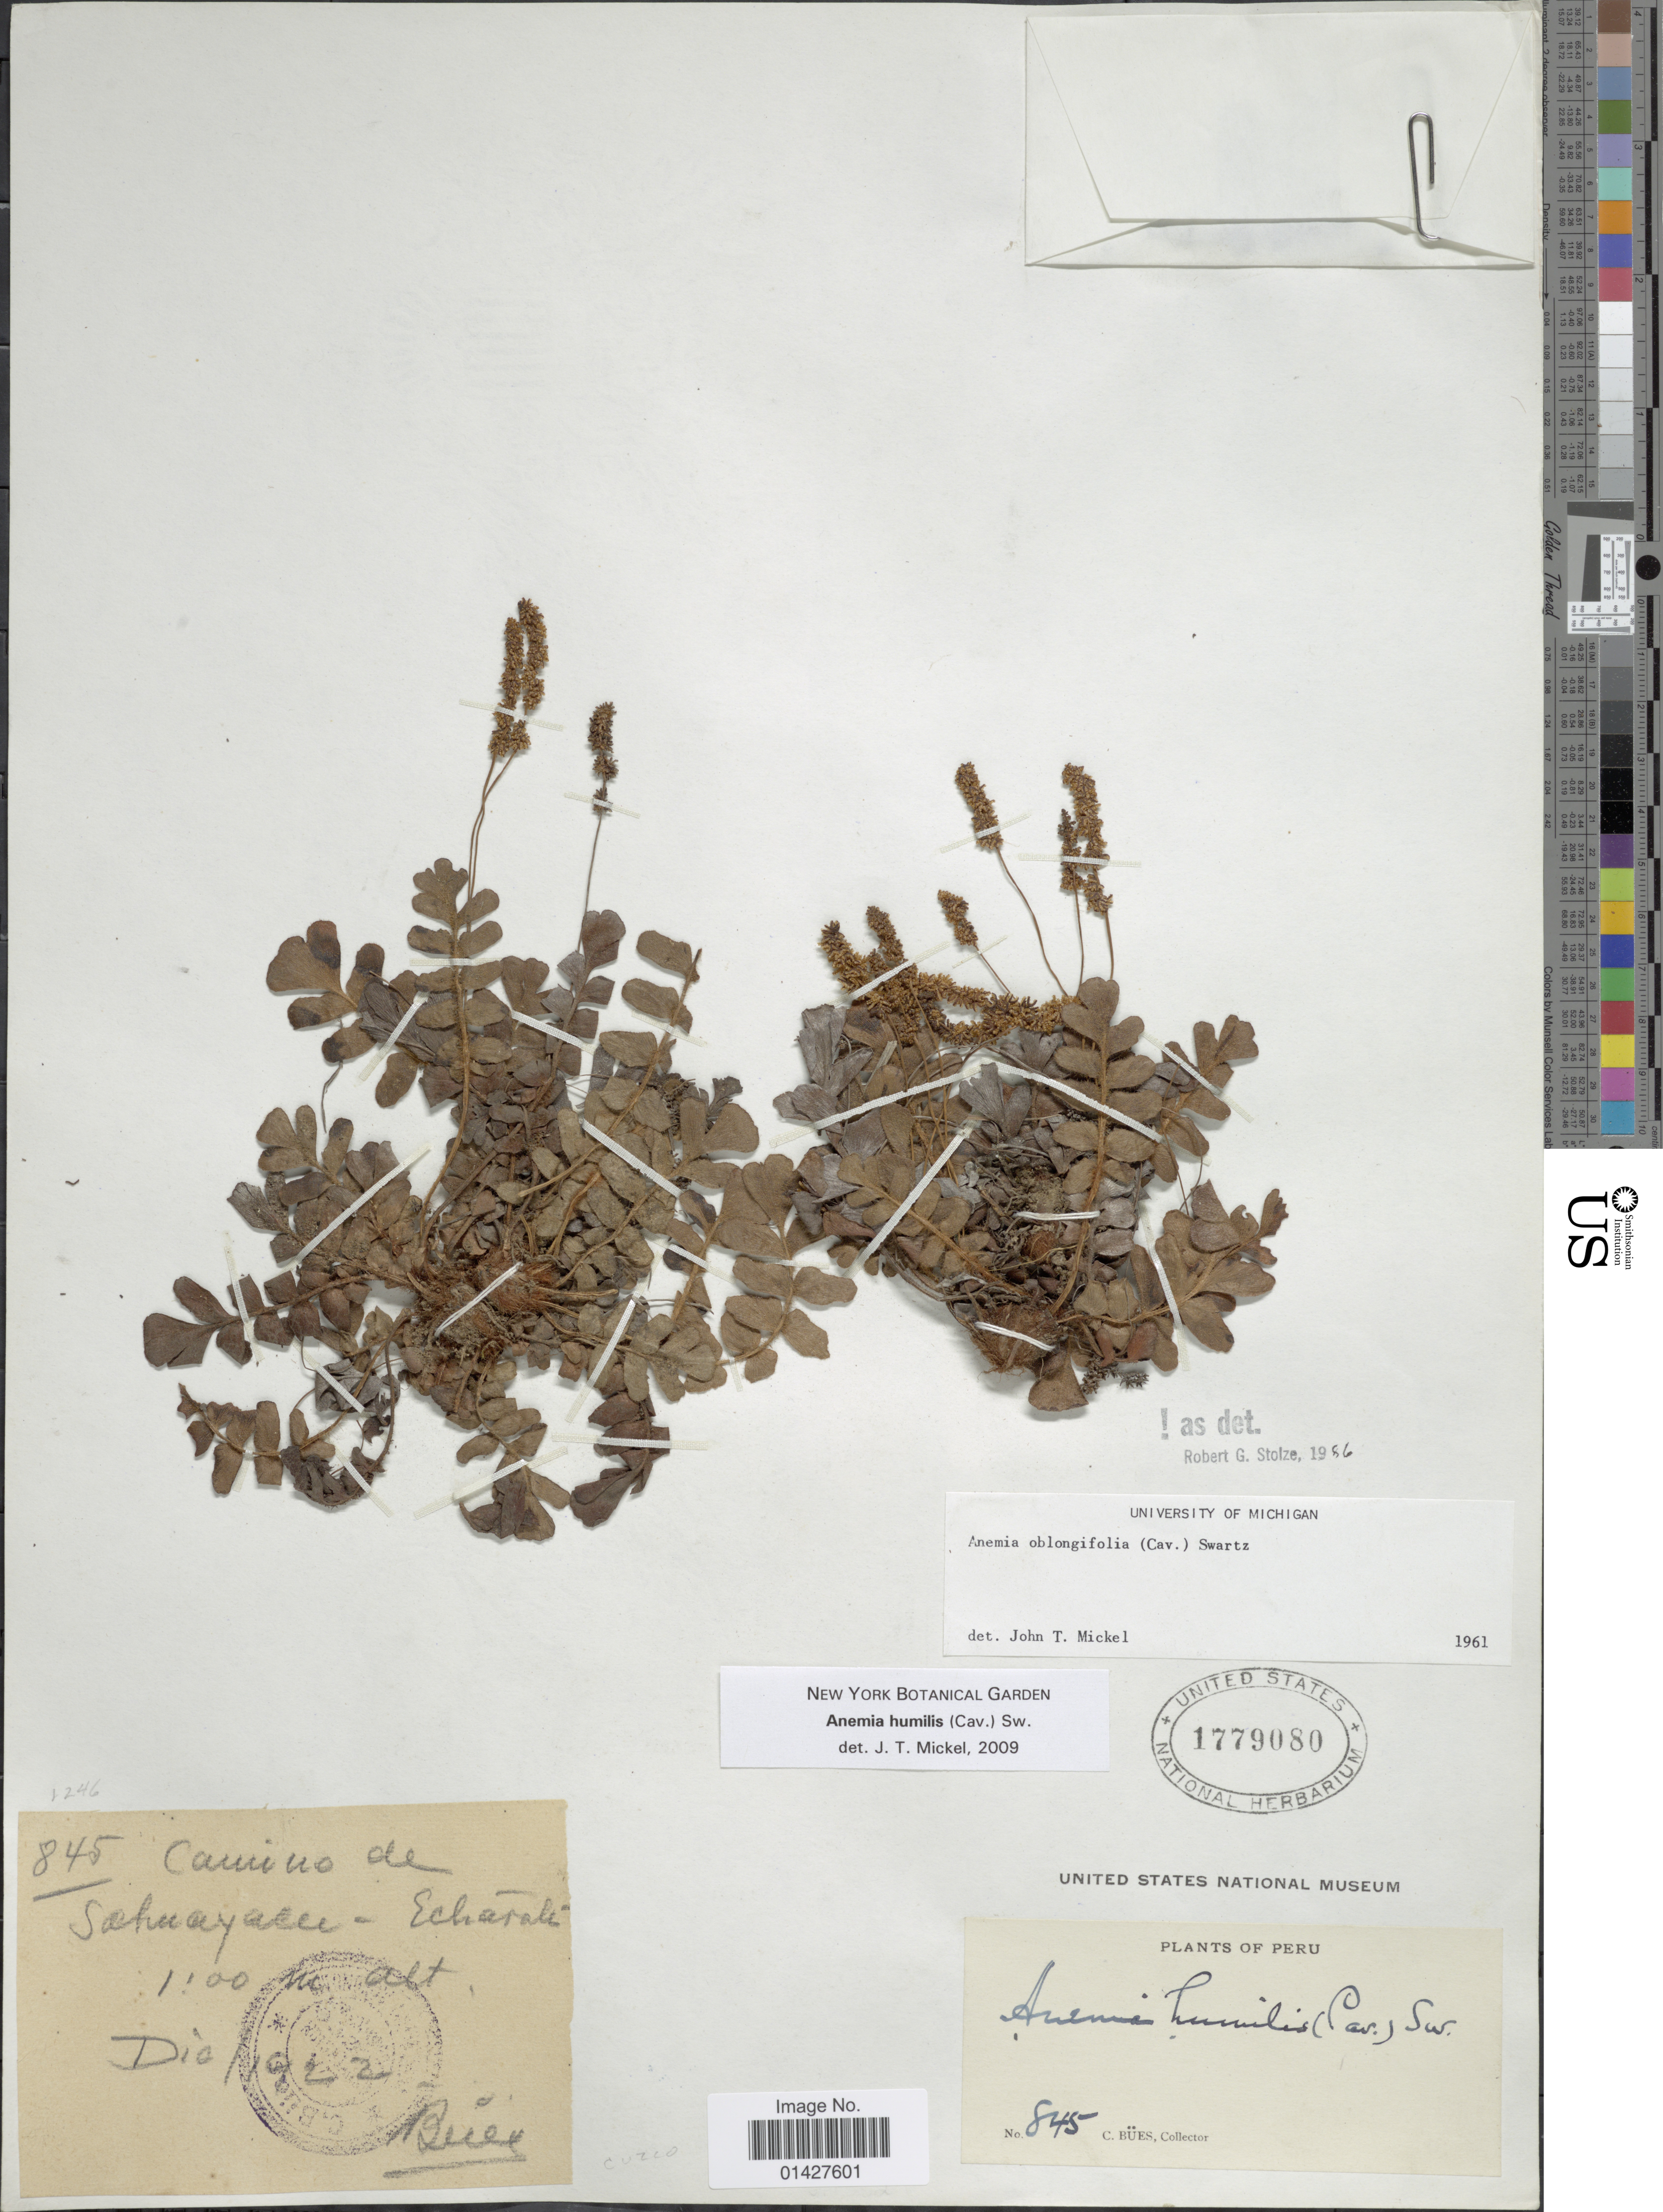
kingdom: Plantae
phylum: Tracheophyta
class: Polypodiopsida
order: Schizaeales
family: Anemiaceae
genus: Anemia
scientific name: Anemia humilis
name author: (Cav.) Sw.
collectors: C. Bues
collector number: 845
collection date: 1922-12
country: Peru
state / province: Cusco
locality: Camino de Sahuayacu - Echarate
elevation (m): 1100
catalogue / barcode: US 1779080